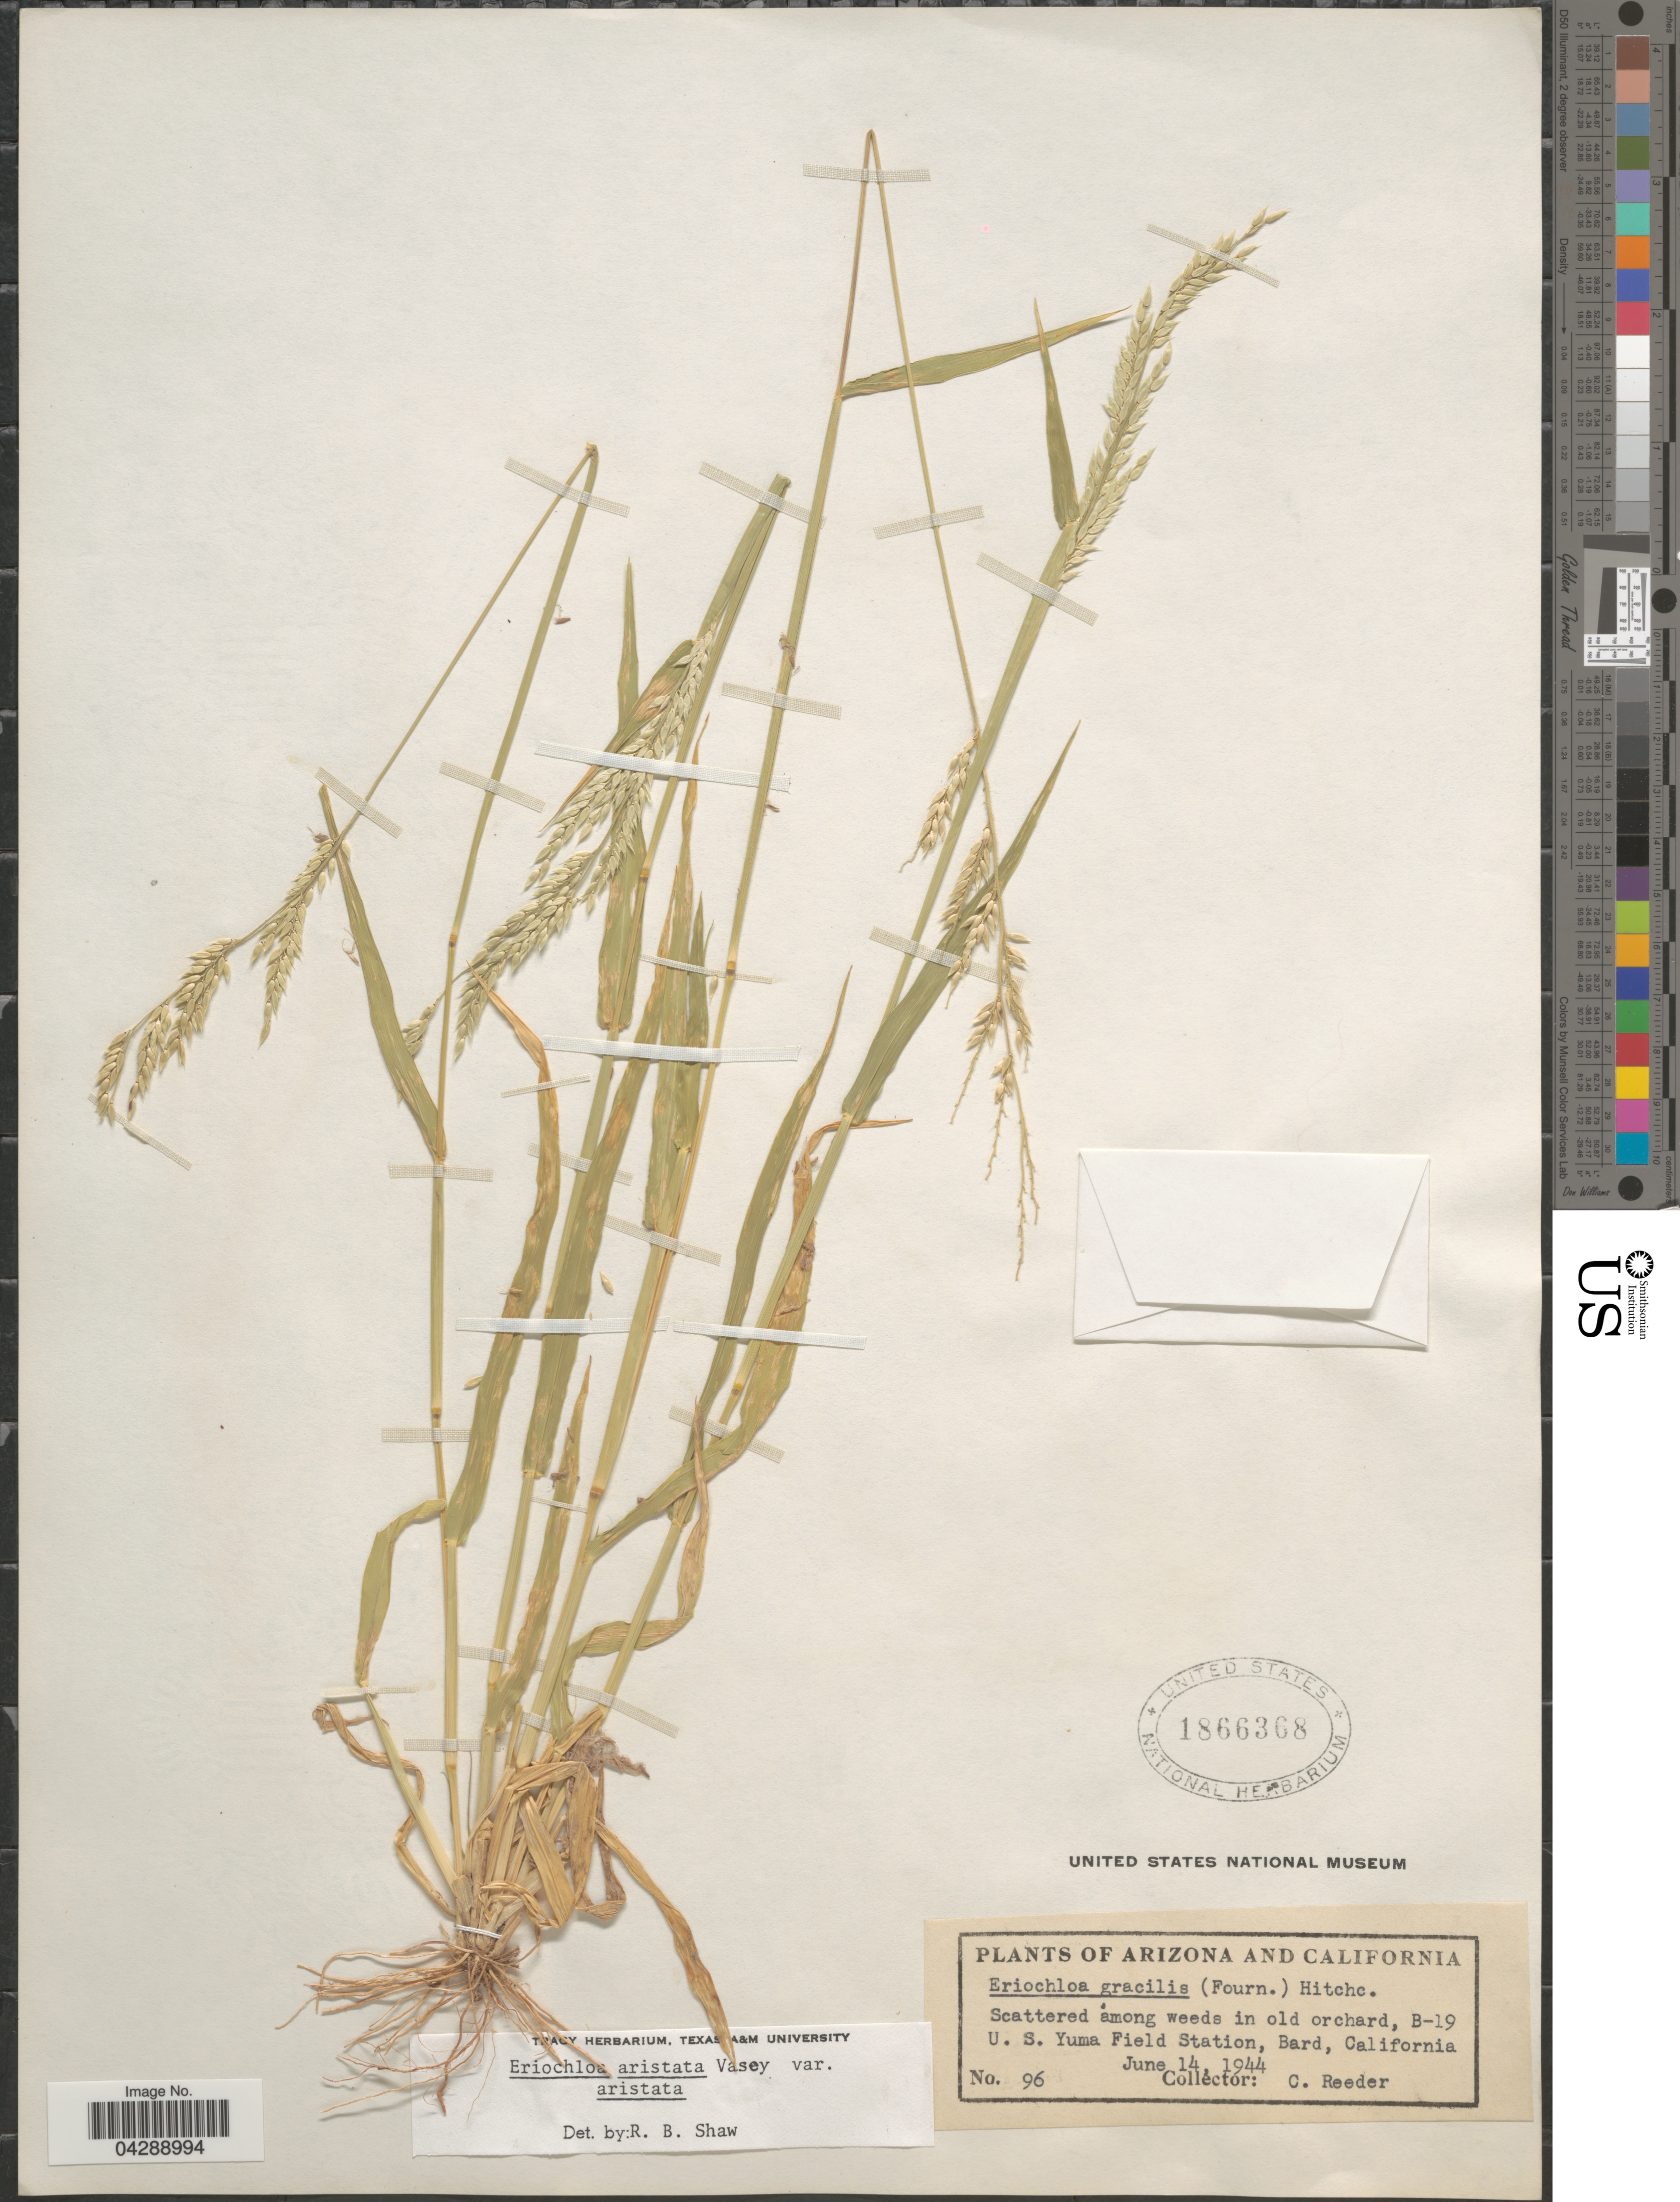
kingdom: Plantae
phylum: Tracheophyta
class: Liliopsida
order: Poales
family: Poaceae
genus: Eriochloa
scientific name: Eriochloa aristata var. aristata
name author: Vasey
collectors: C. Reeder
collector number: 96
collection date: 1944-06-14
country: United States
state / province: California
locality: B-19 U. S. Yuma Field Station, Bard.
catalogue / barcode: US 1866368